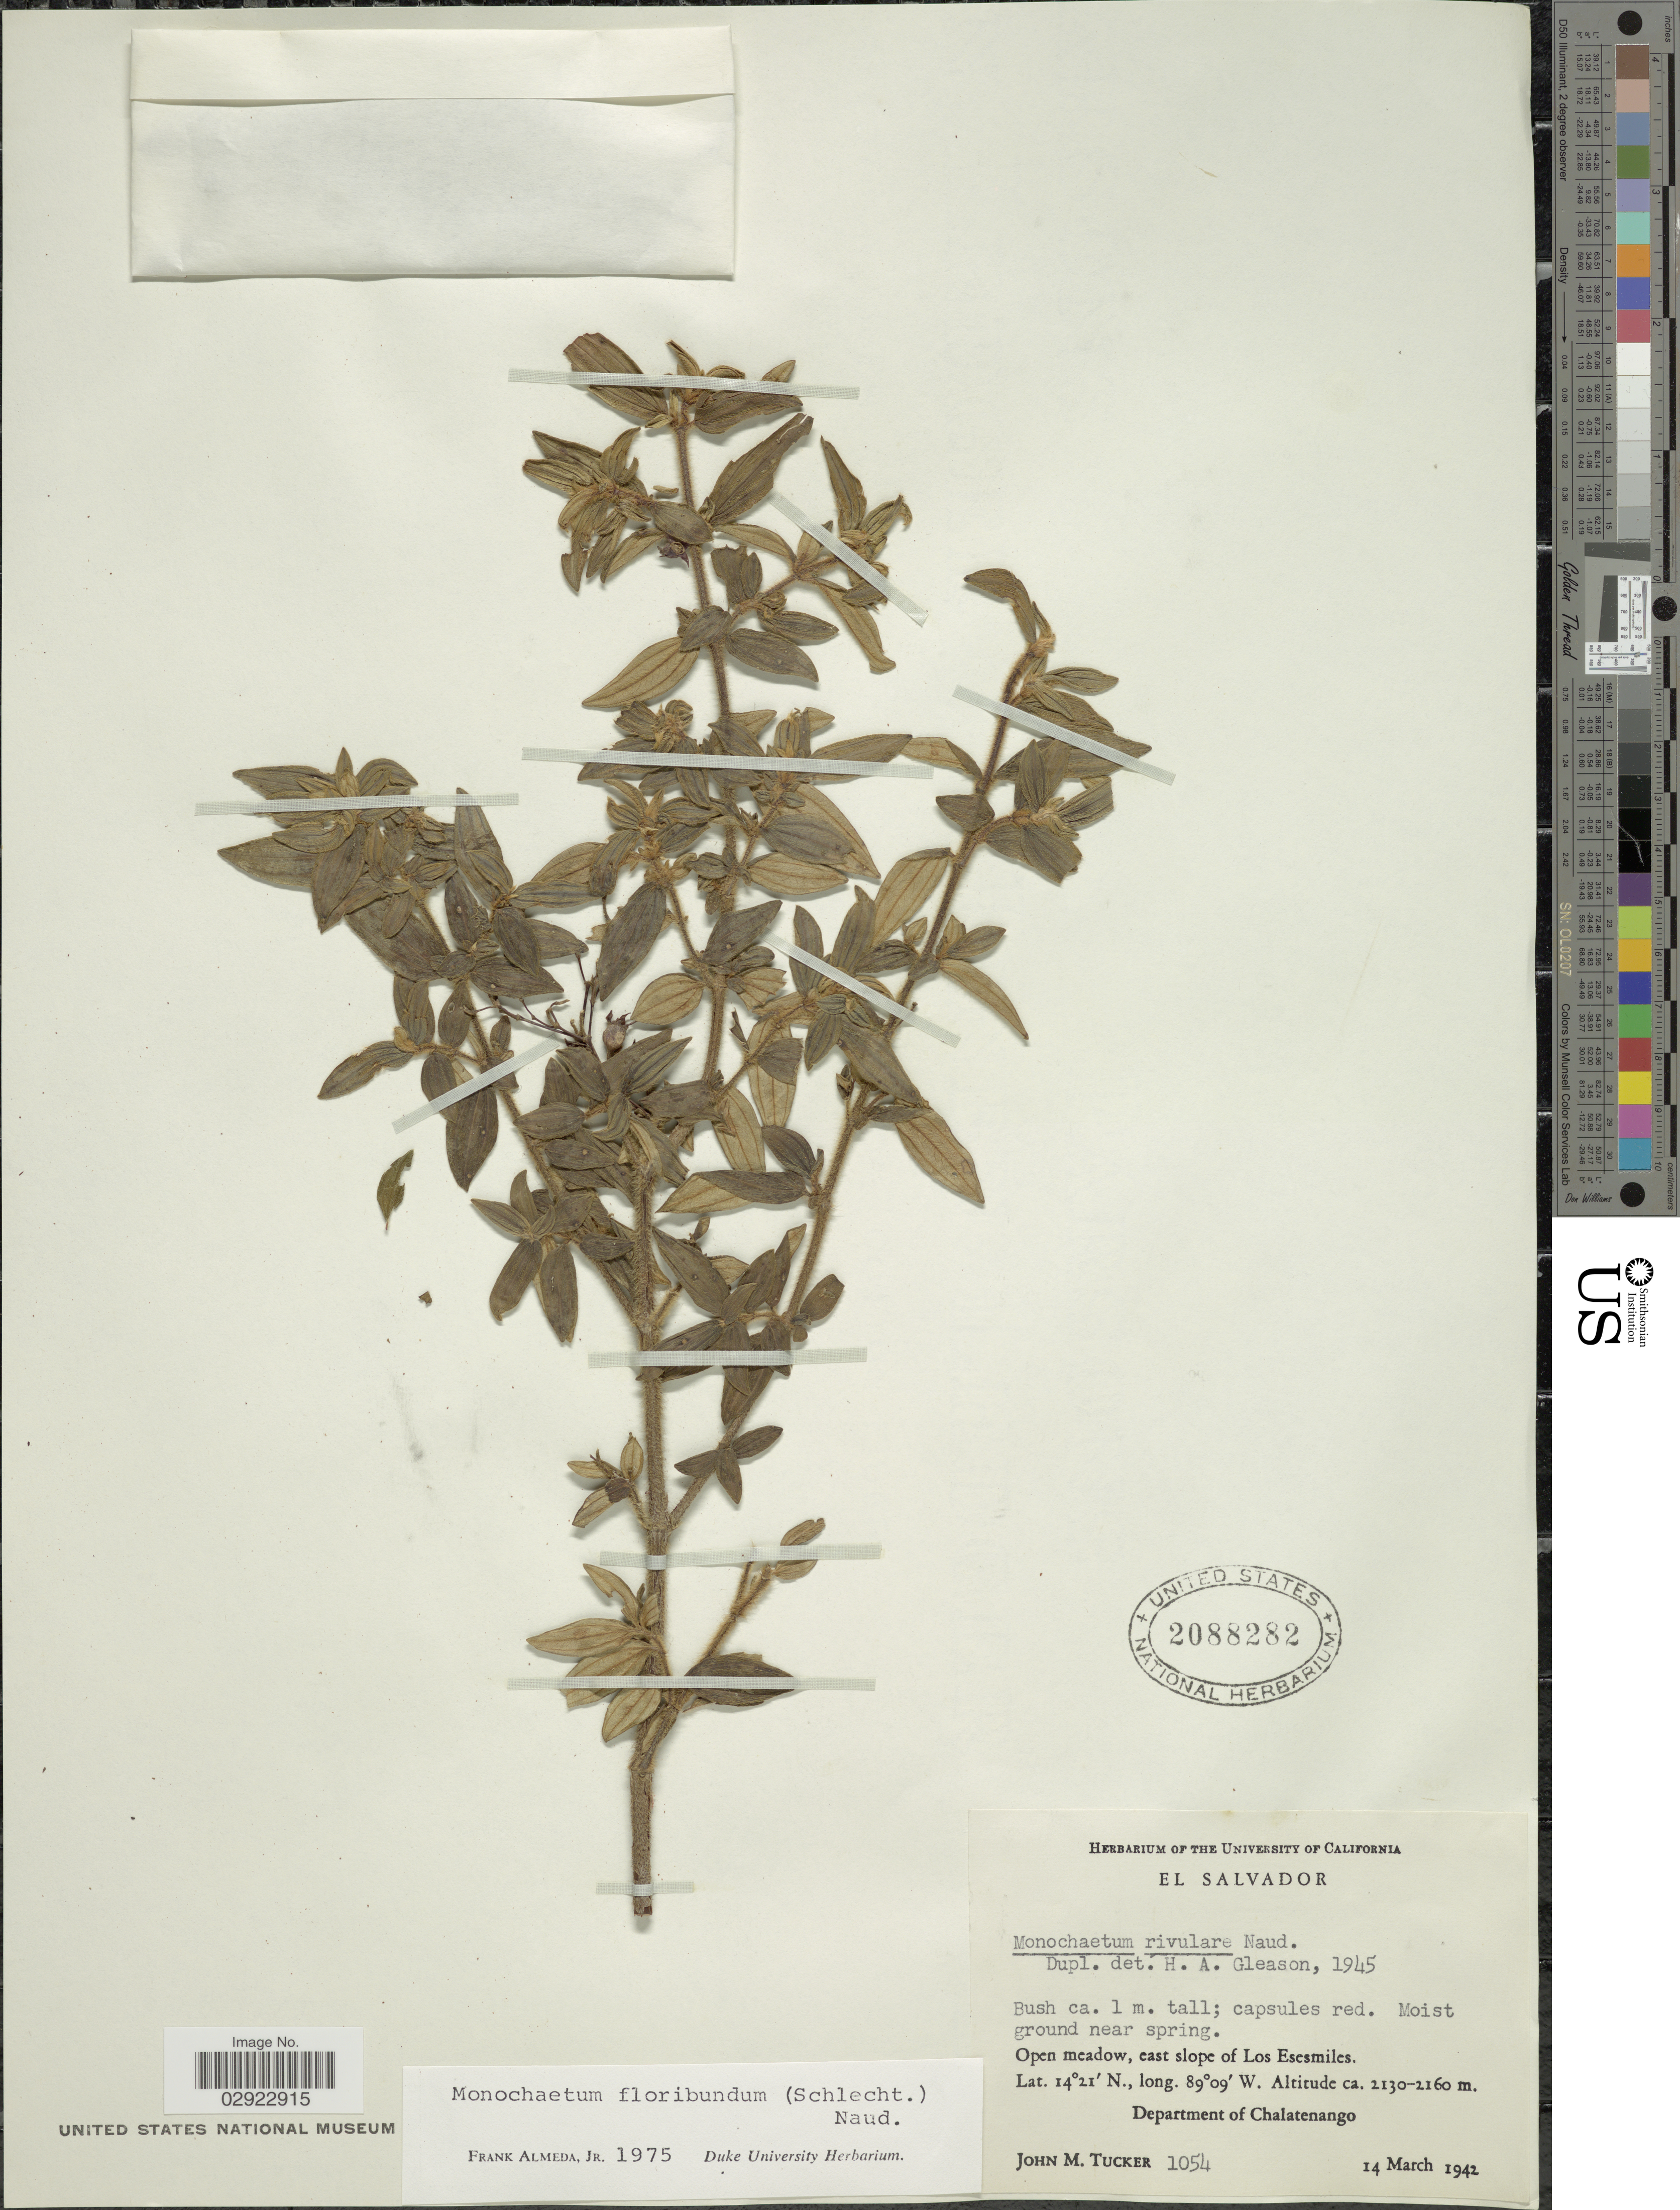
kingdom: Plantae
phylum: Tracheophyta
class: Magnoliopsida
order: Myrtales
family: Melastomataceae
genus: Monochaetum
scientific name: Monochaetum floribundum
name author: (Schltdl.) Naudin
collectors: J. M. Tucker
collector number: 1054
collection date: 1942-03-14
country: El Salvador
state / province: Chalatenango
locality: Open meadow, east slope of Los Esesmiles. Department of Chalatenango.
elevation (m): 2130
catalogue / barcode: US 2088282